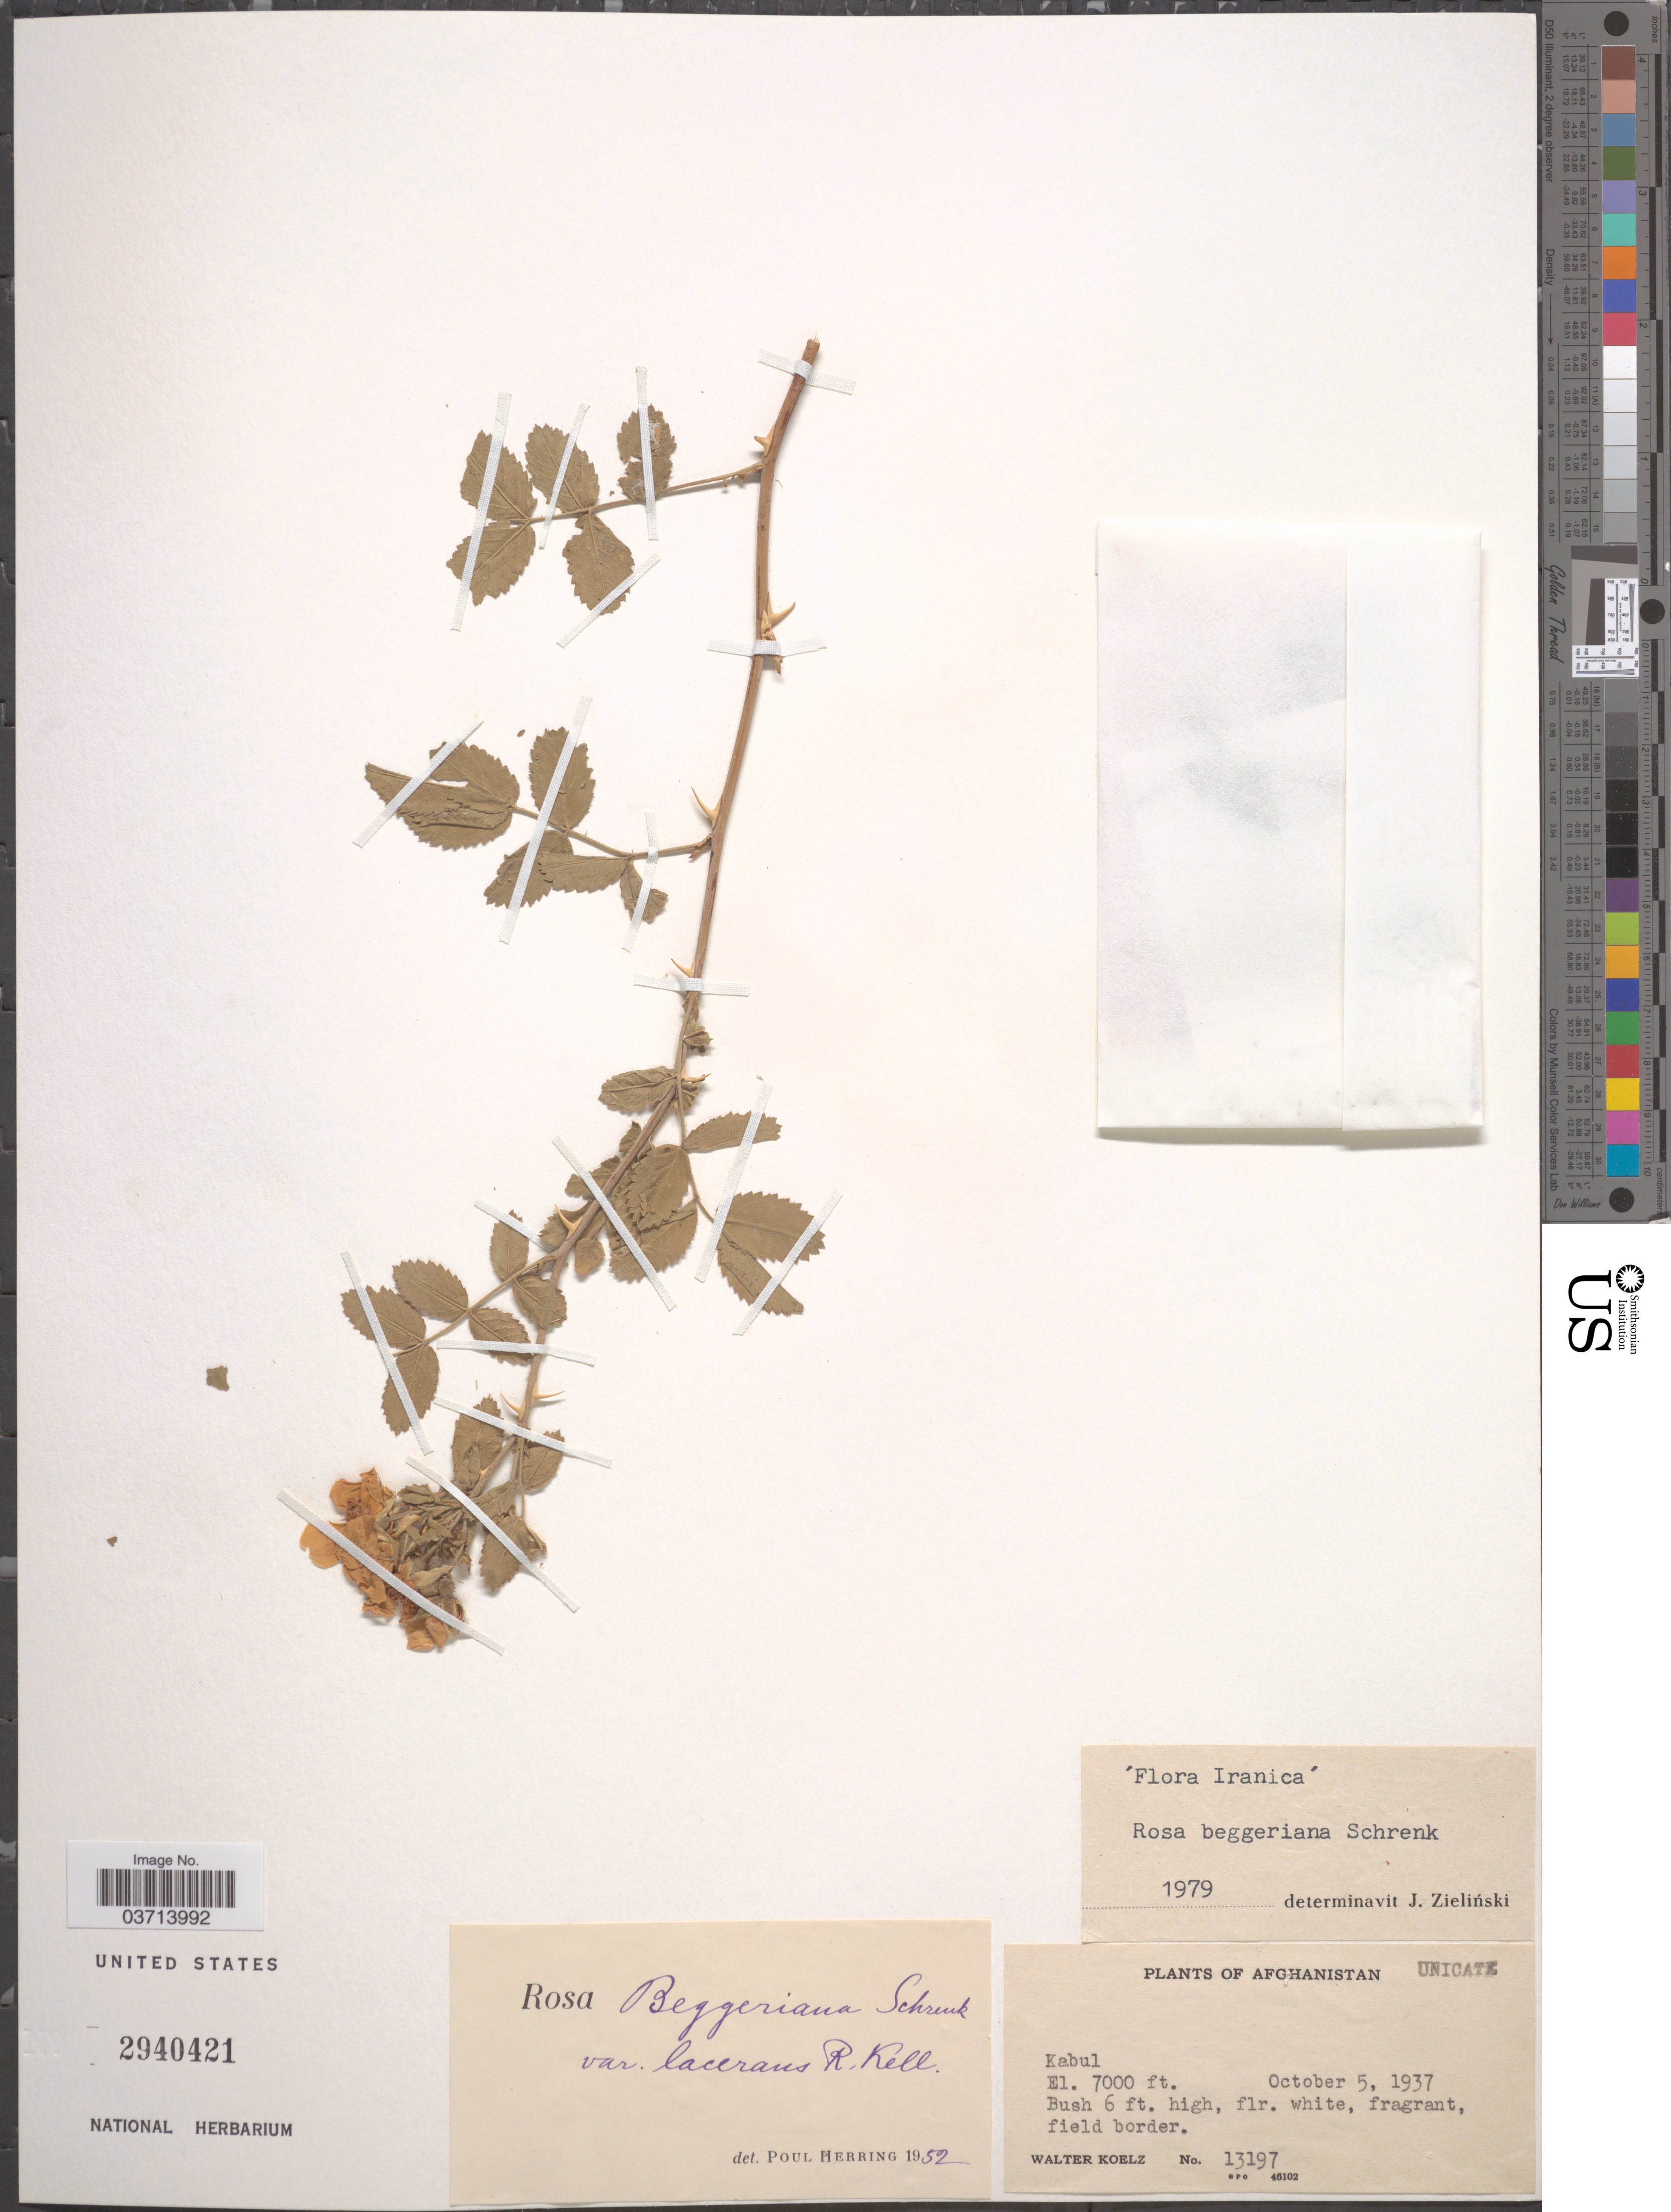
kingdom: Plantae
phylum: Tracheophyta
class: Magnoliopsida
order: Rosales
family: Rosaceae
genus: Rosa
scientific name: Rosa beggeriana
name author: Schrenk ex Fisch. & C.A. Mey.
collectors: W. N. Koelz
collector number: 13197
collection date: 1937-10-05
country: Afghanistan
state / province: Kabul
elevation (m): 2134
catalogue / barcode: US 2940421